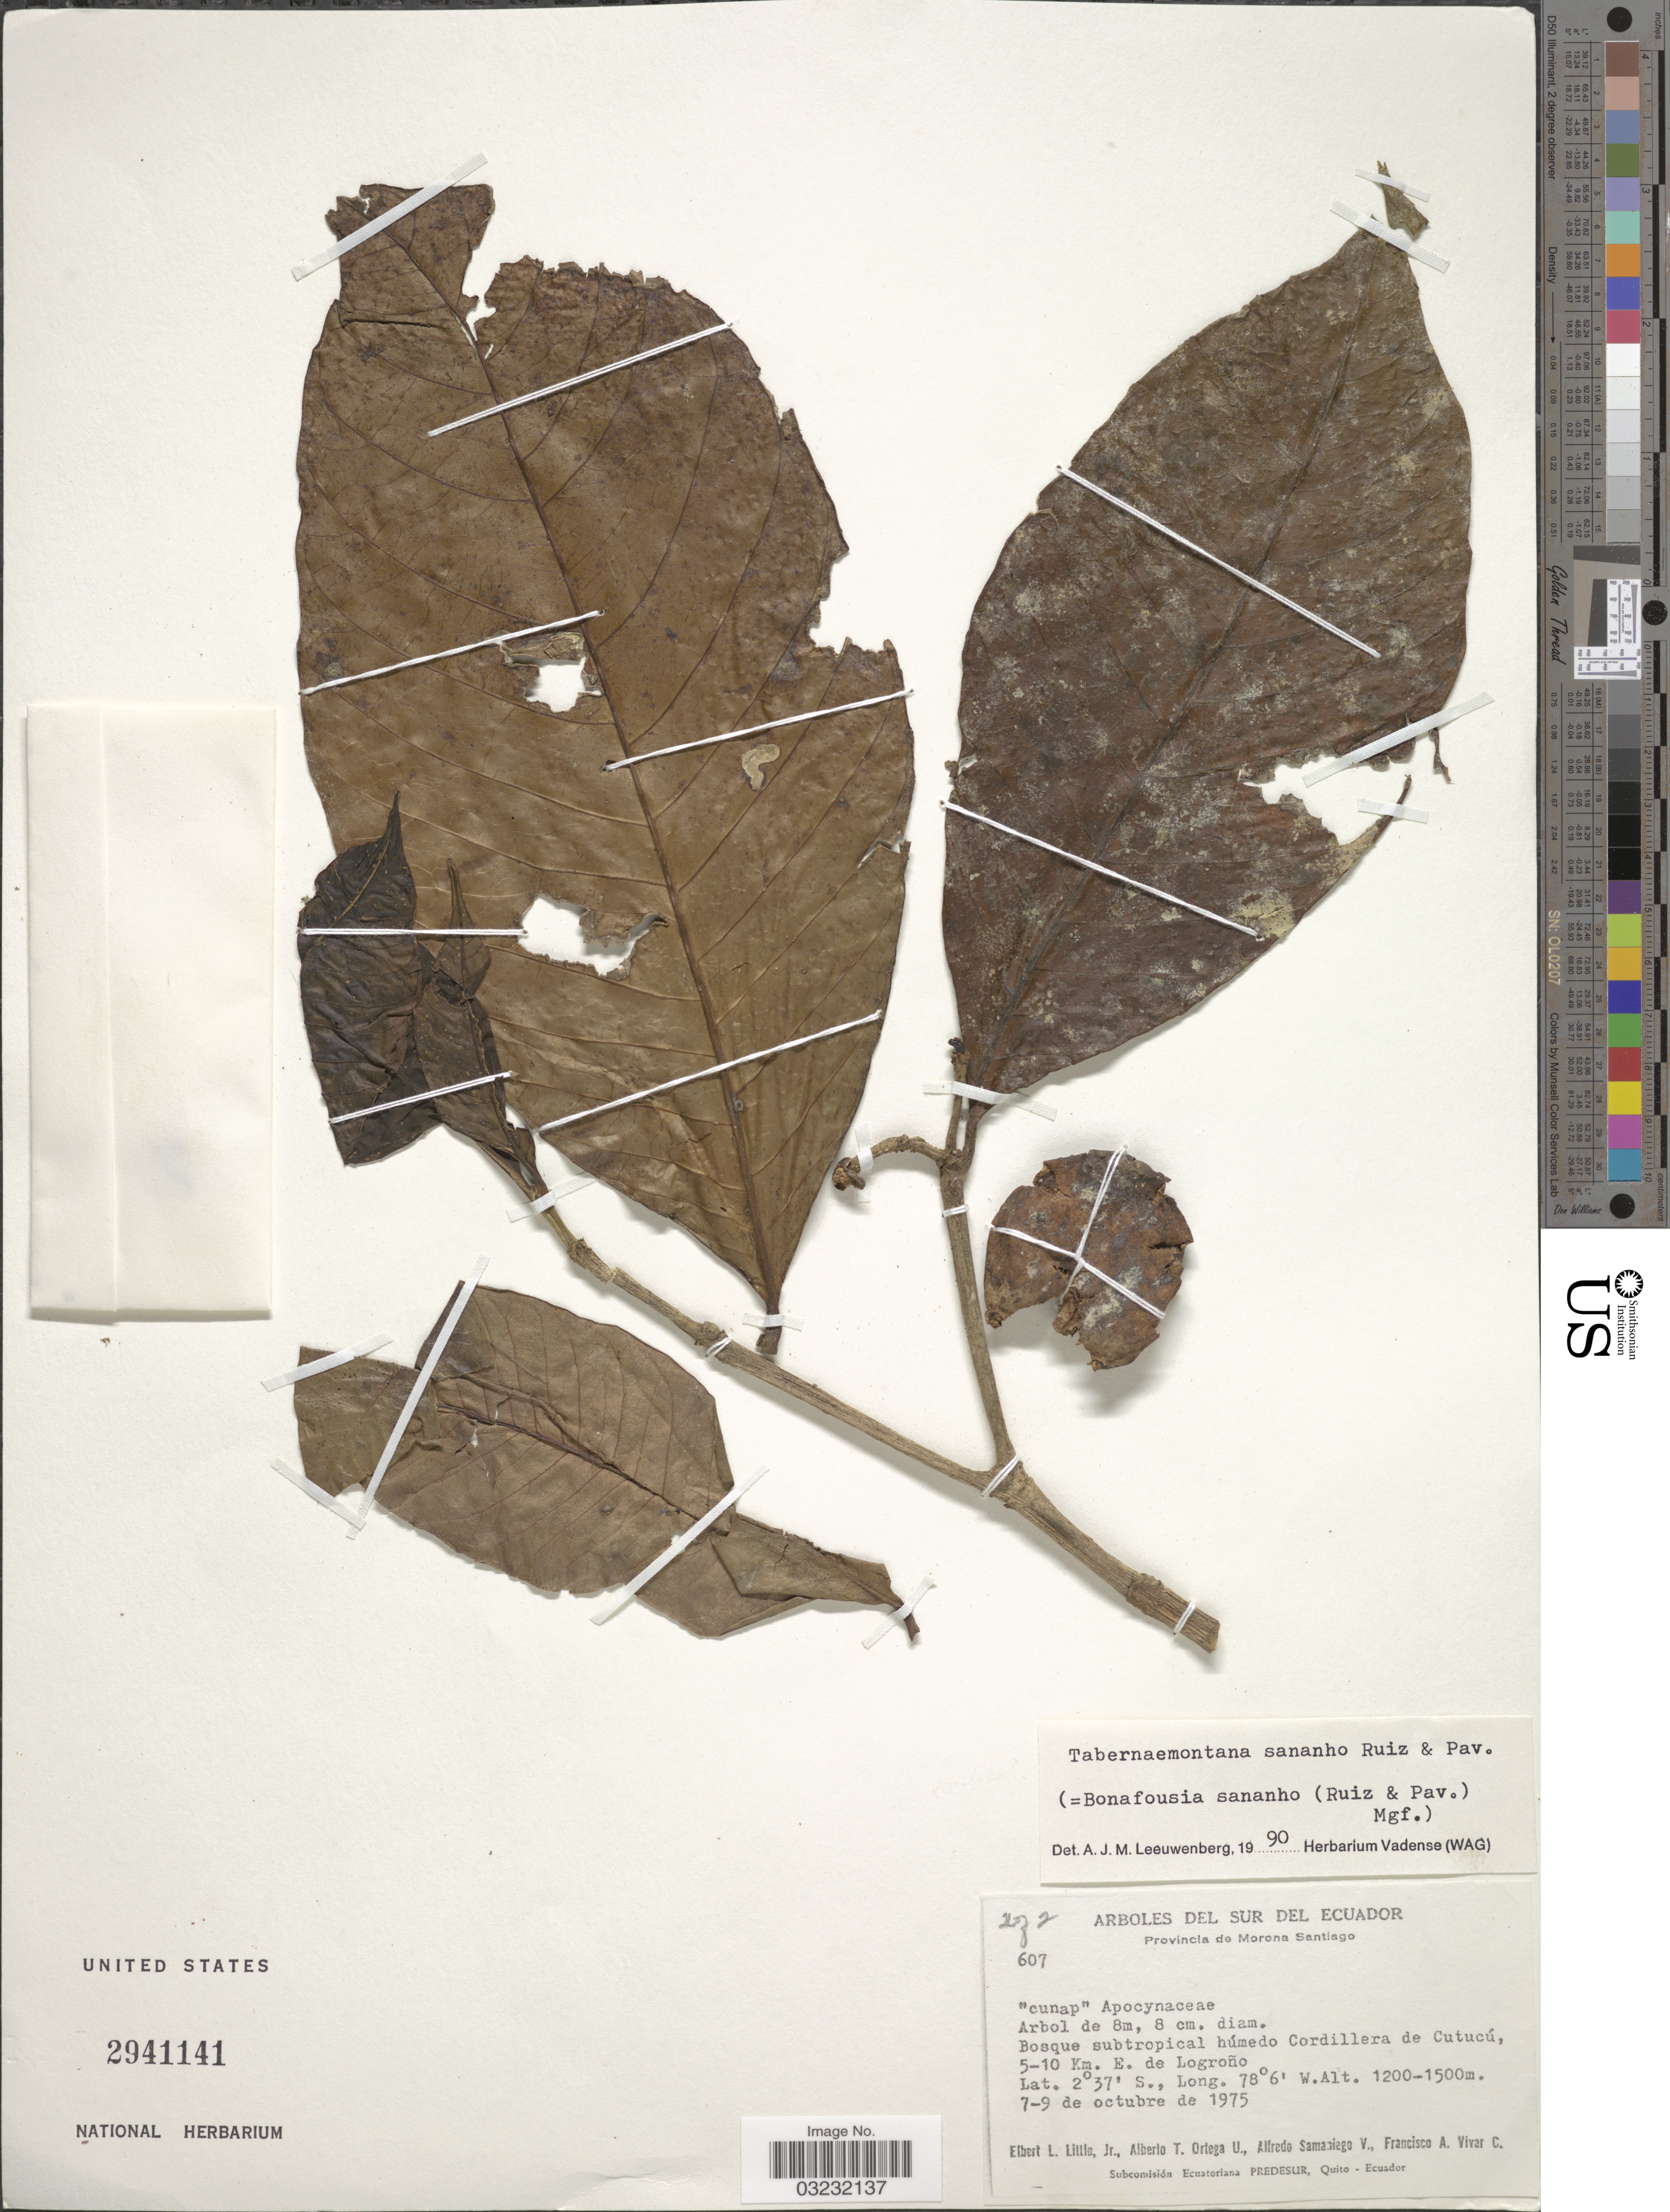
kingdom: Plantae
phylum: Tracheophyta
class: Magnoliopsida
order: Gentianales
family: Apocynaceae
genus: Tabernaemontana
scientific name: Tabernaemontana sananho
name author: Ruiz & Pav.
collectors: E. L. Little, A. T. Ortega U., A. V. Samaniego & F. A. Vivar C.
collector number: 607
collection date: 1975-10-07/1975-10-09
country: Ecuador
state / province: Morona-Santiago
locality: Province de Morona Santiago. Bosque subtropical húmedo Cordillera de Cutucú, 5-10 Km. E. de Logroño.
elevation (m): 1200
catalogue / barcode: US 2941141